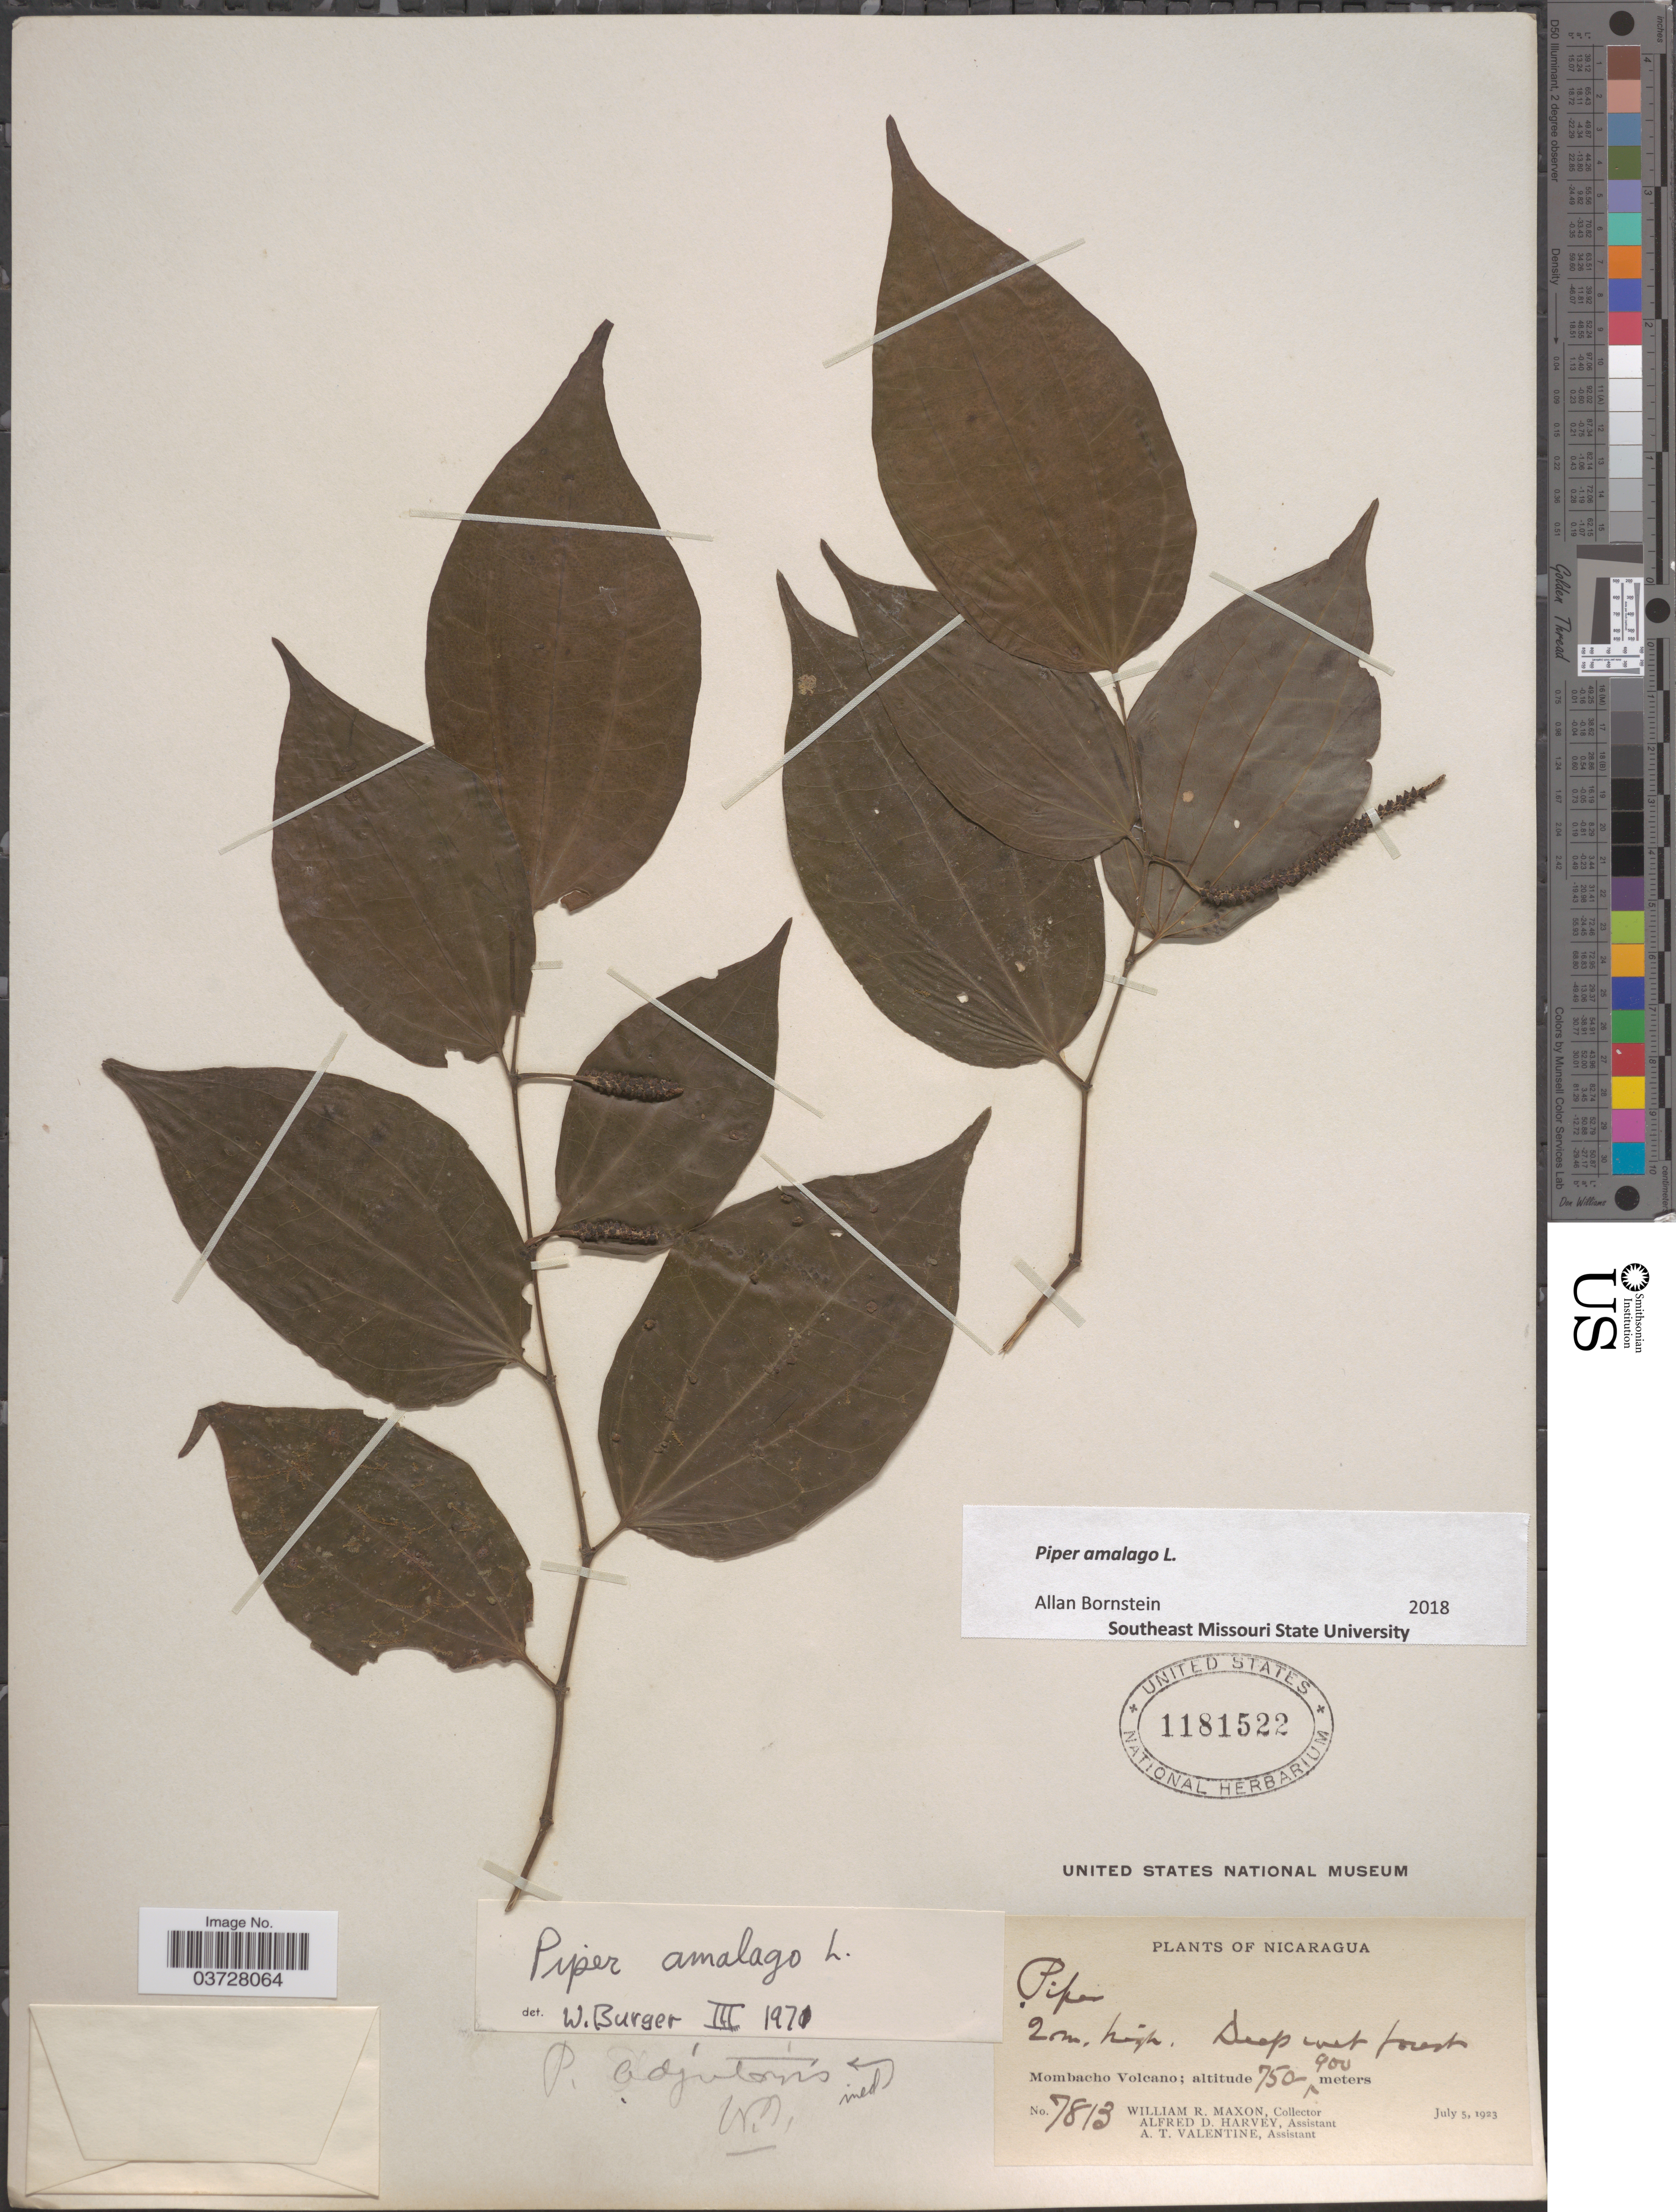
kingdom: Plantae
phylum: Tracheophyta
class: Magnoliopsida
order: Piperales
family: Piperaceae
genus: Piper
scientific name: Piper amalago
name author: L.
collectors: W. R. Maxon, A. D. Harvey & A. Valentine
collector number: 7813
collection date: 1923-07-05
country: Nicaragua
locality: Mombacho Volcano.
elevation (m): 750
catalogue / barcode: US 1181522